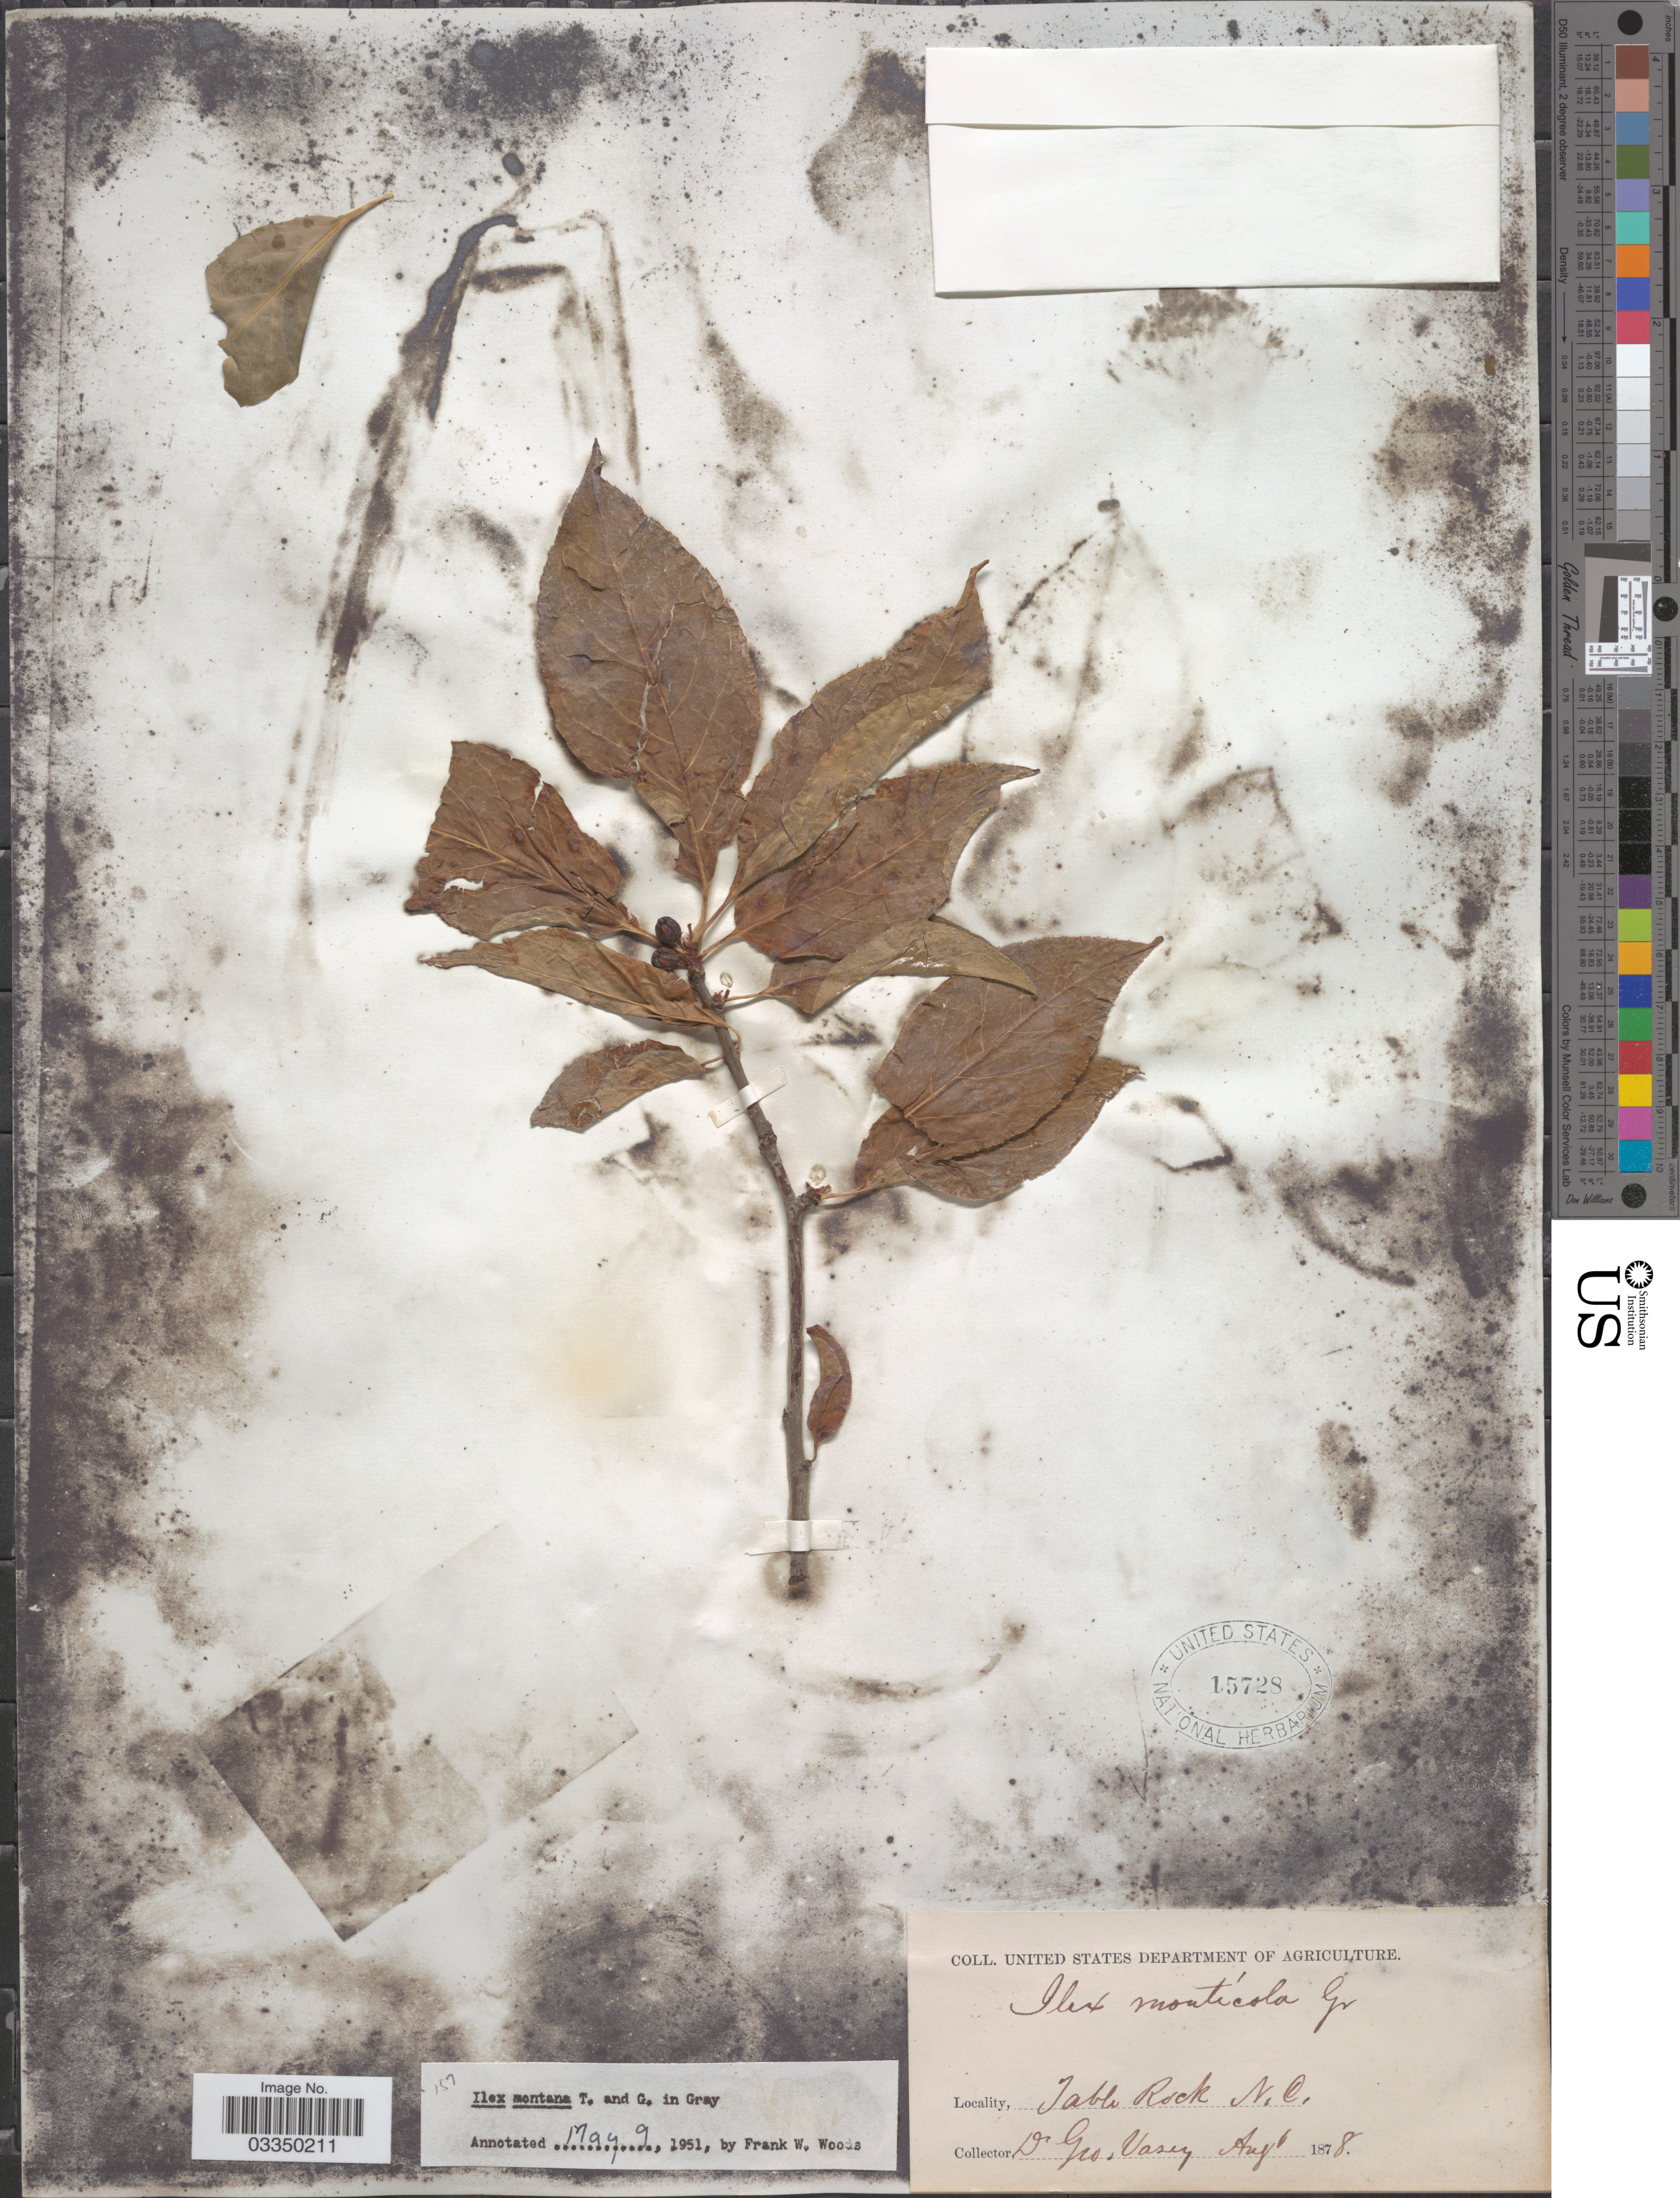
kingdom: Plantae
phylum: Tracheophyta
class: Magnoliopsida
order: Aquifoliales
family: Aquifoliaceae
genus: Ilex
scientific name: Ilex montana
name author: Torr. & A. Gray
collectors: G. Vasey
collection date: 1878-08-06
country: United States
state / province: North Carolina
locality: Table Rock.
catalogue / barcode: US 15728